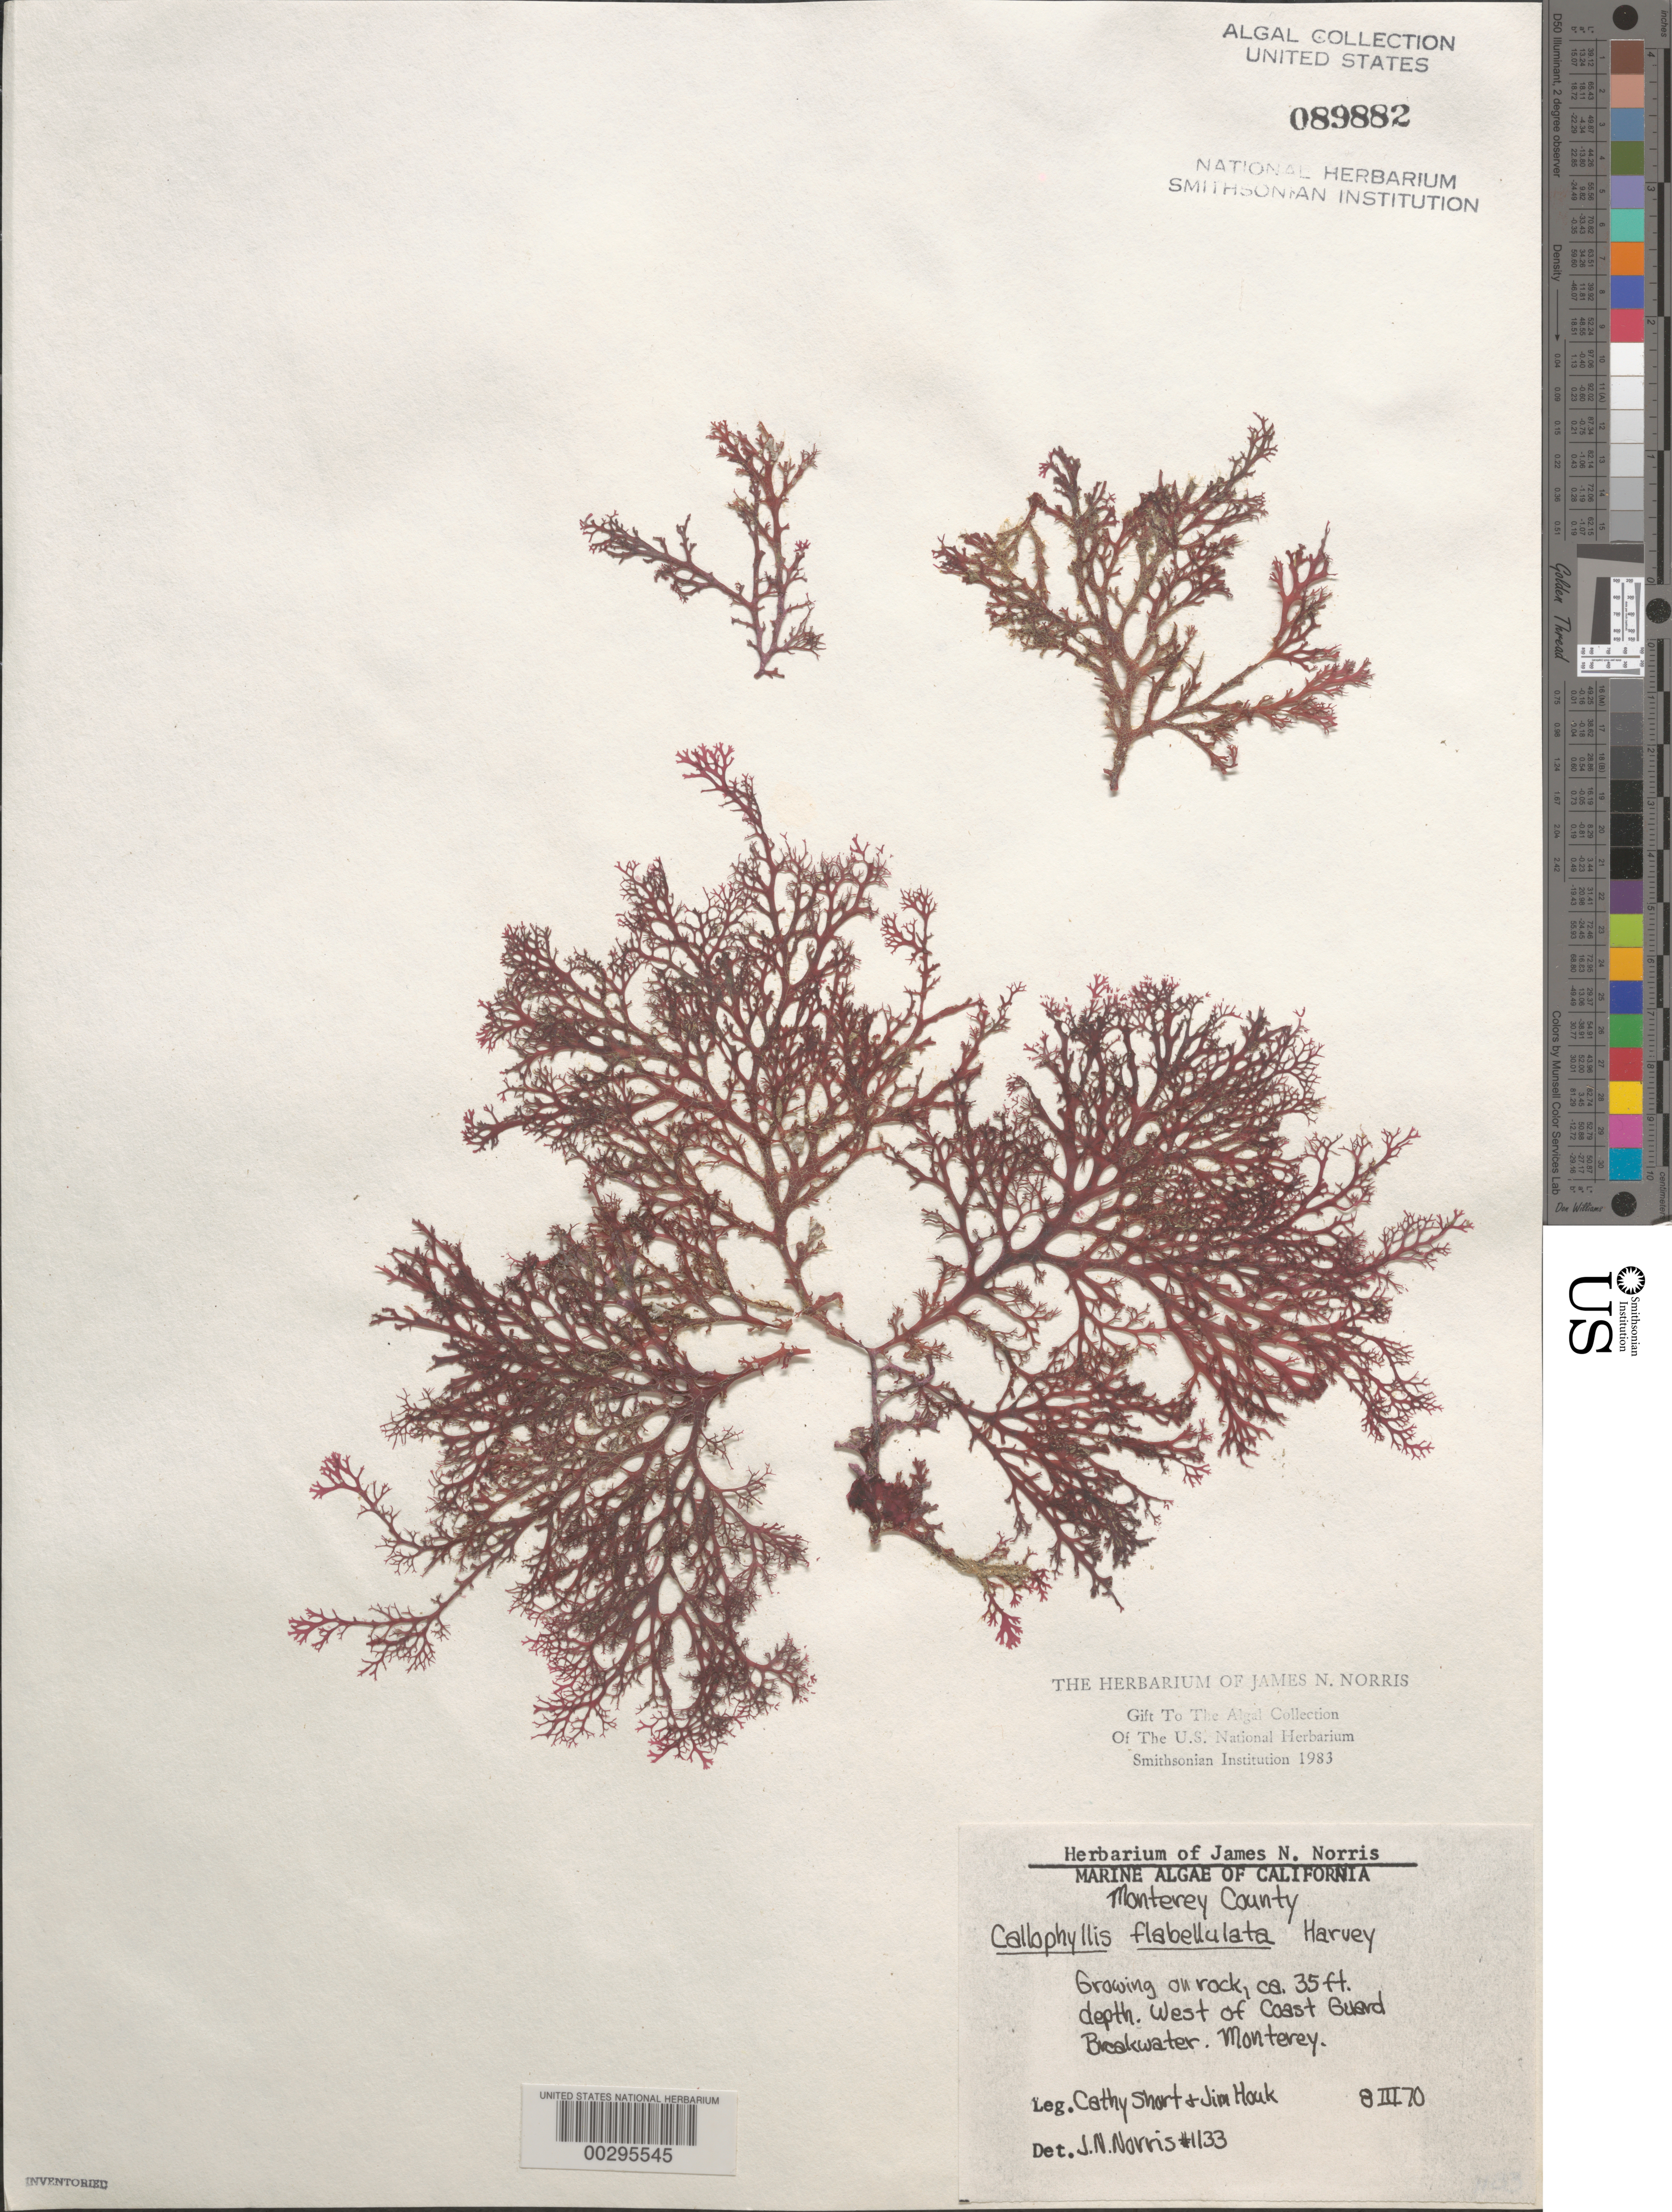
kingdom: Plantae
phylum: Rhodophyta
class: Florideophyceae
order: Gigartinales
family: Kallymeniaceae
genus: Callophyllis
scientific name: Callophyllis flabellulata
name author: Harv.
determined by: Norris, James N.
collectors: C. Short & J. Houk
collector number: JN-1133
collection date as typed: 08 Mar 1970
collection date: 1970-03-08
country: United States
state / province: California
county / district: Monterey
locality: Monterey, west of Coast Guard breakwater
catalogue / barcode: US 89882